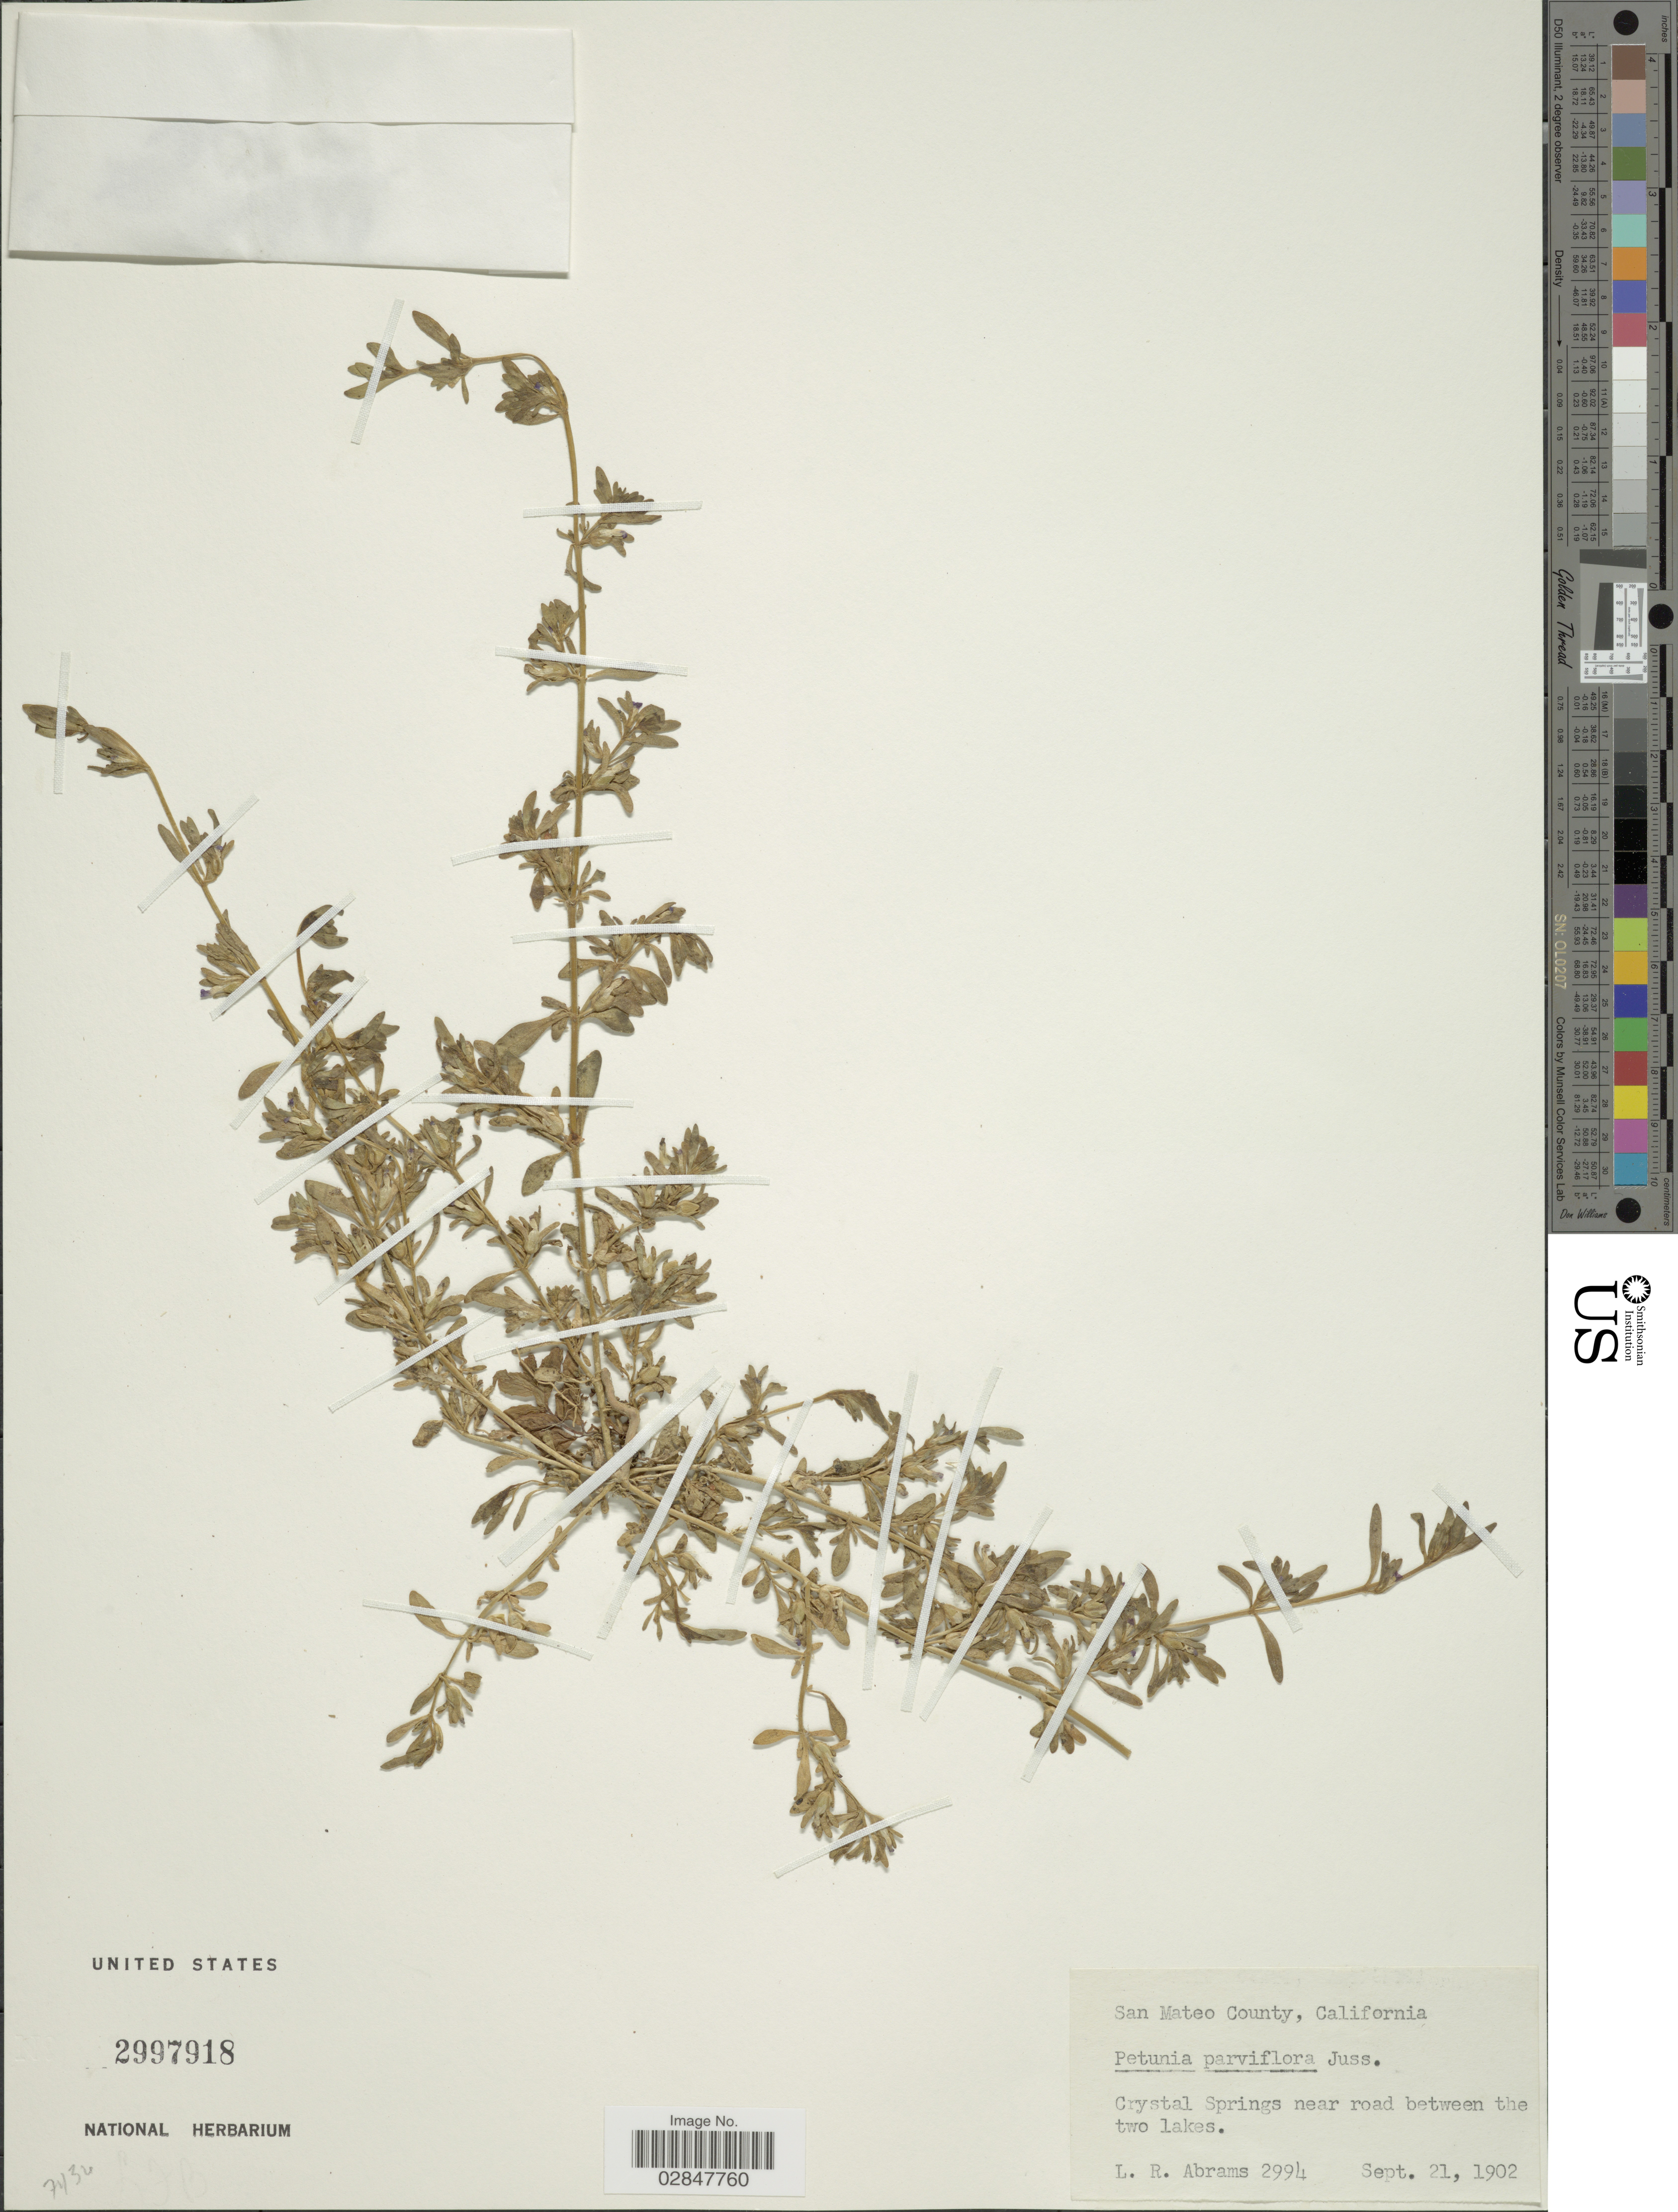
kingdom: Plantae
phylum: Tracheophyta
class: Magnoliopsida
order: Solanales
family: Solanaceae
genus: Petunia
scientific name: Petunia parviflora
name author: Juss.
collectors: L. Abrams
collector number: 2994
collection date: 1902-09-21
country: United States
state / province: California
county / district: San Mateo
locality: San Mateo County, Crystal Springs near road between the two lakes.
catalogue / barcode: US 2997918